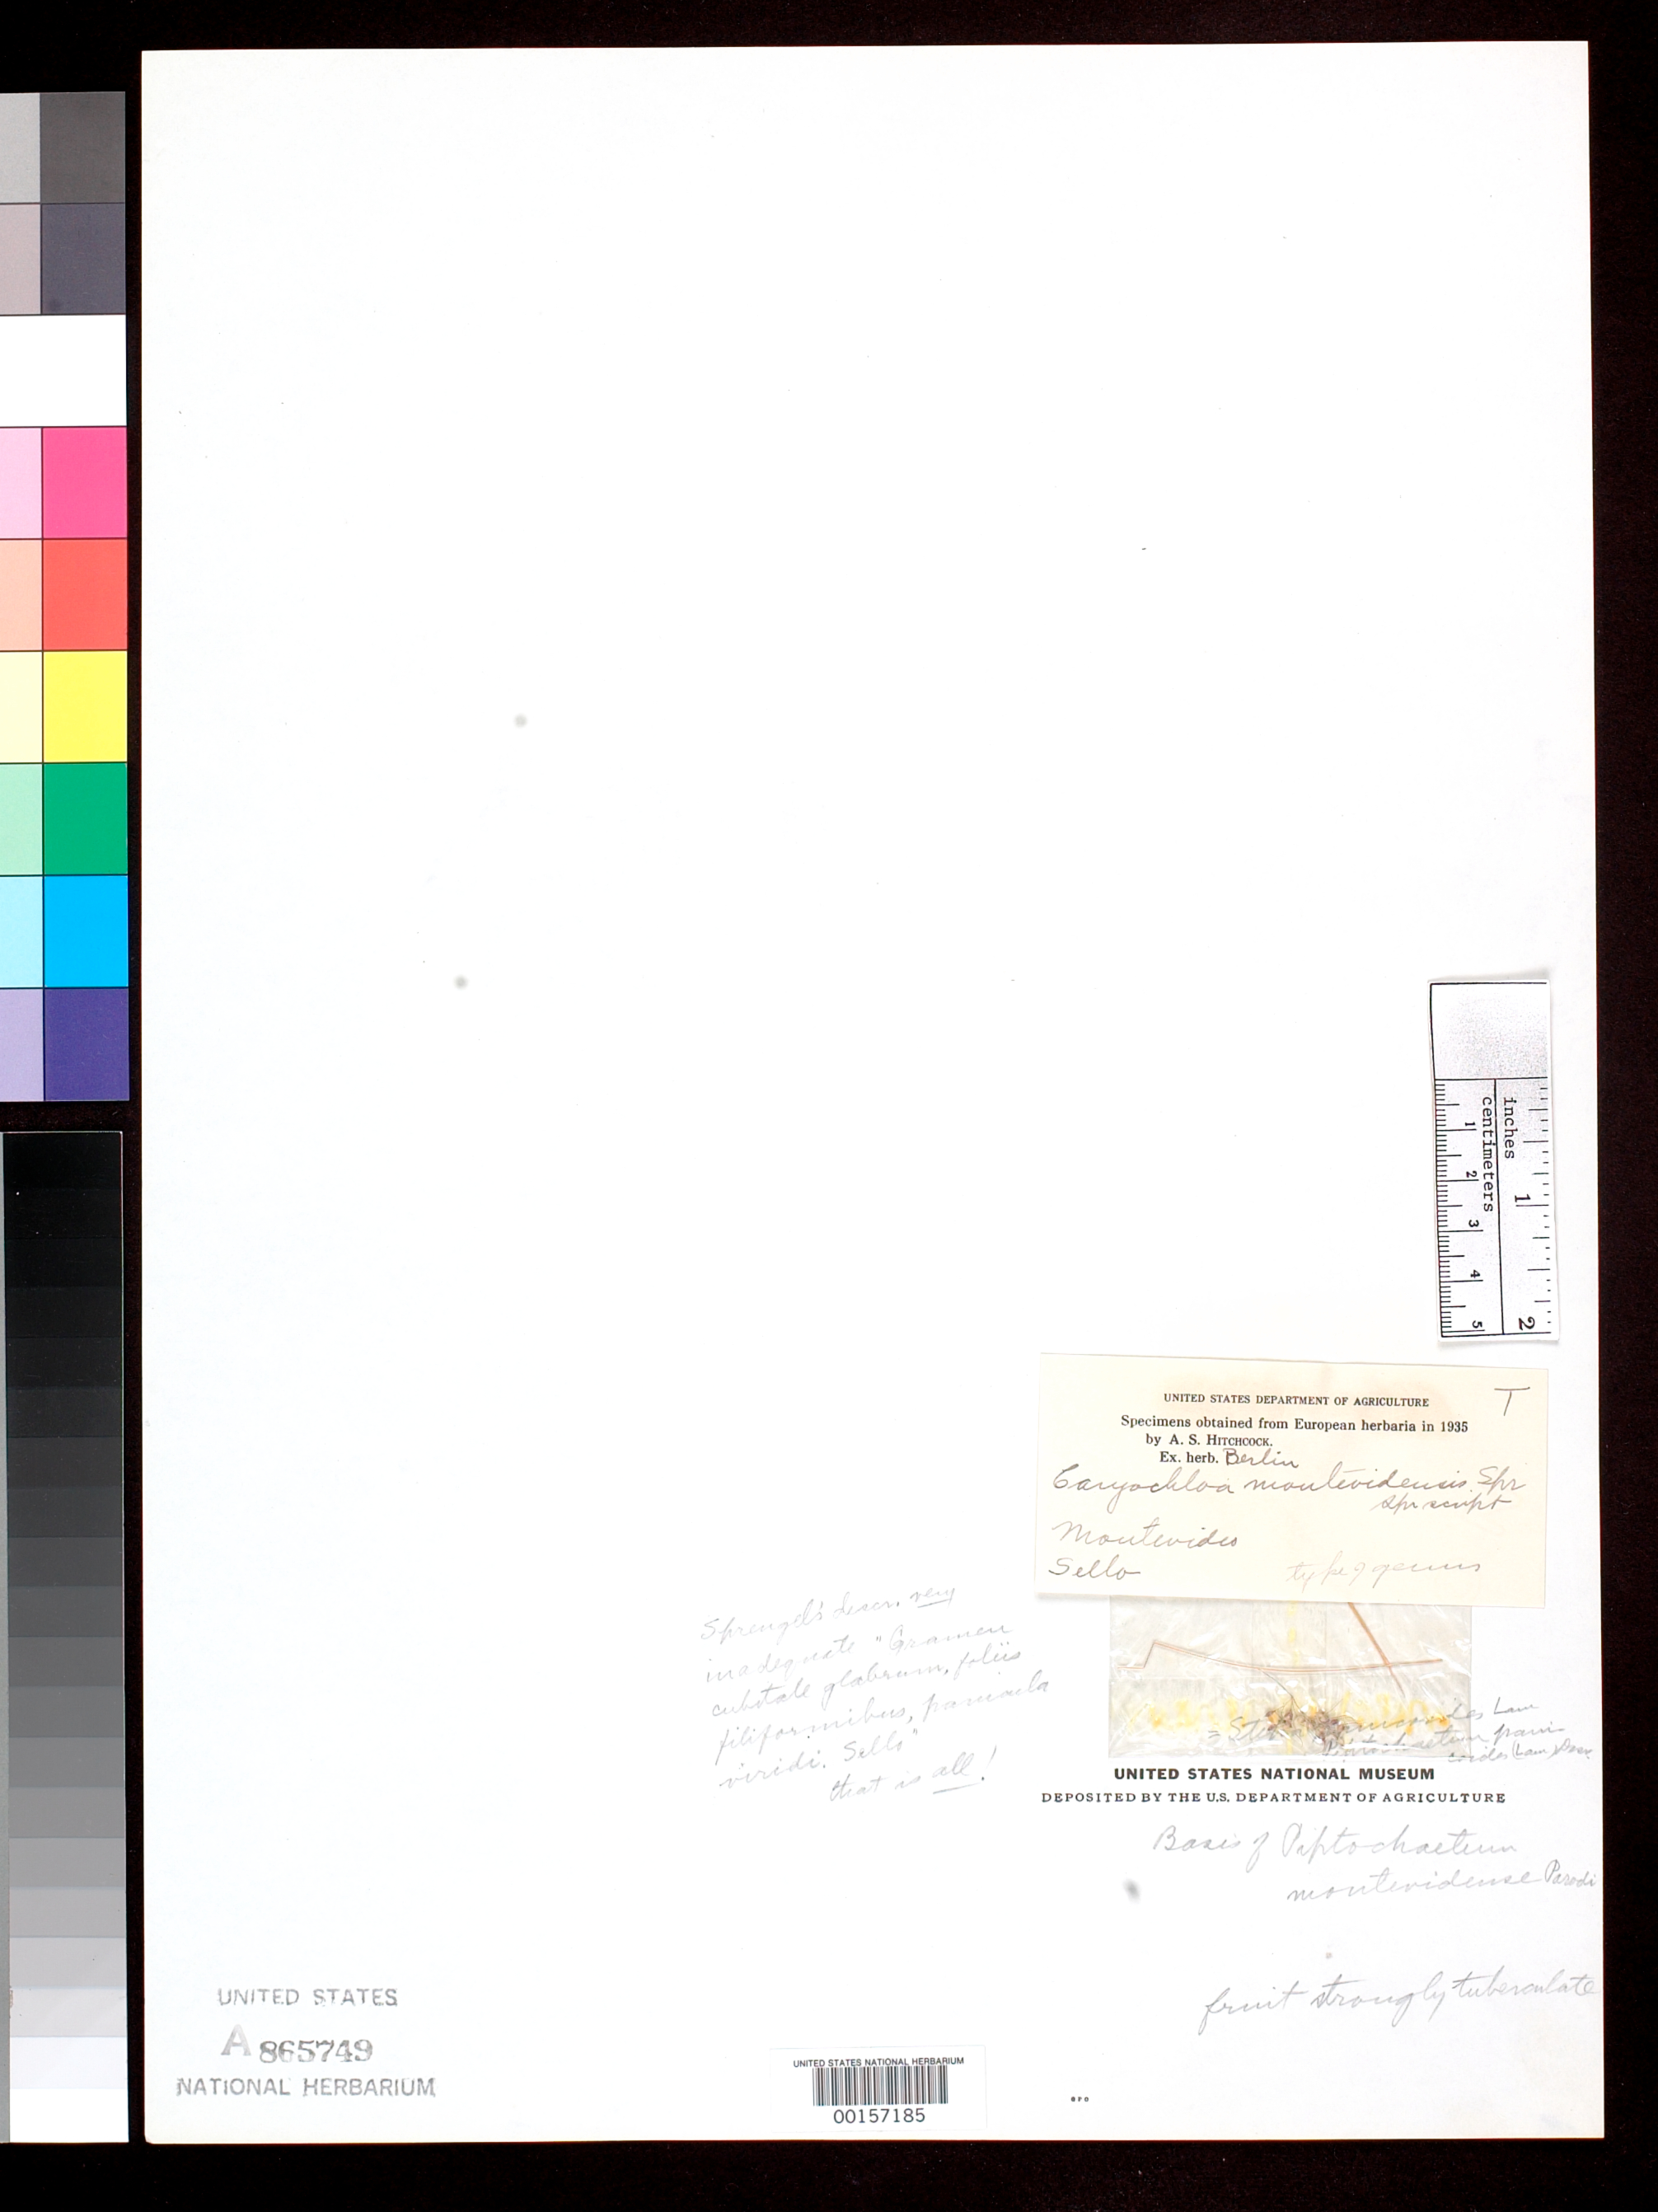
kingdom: Plantae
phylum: Tracheophyta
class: Liliopsida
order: Poales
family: Poaceae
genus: Caryochloa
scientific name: Caryochloa montevidensis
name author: Spreng.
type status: Type Fragment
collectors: F. Sellow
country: Brazil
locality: Montevideo.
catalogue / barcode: US 865749A